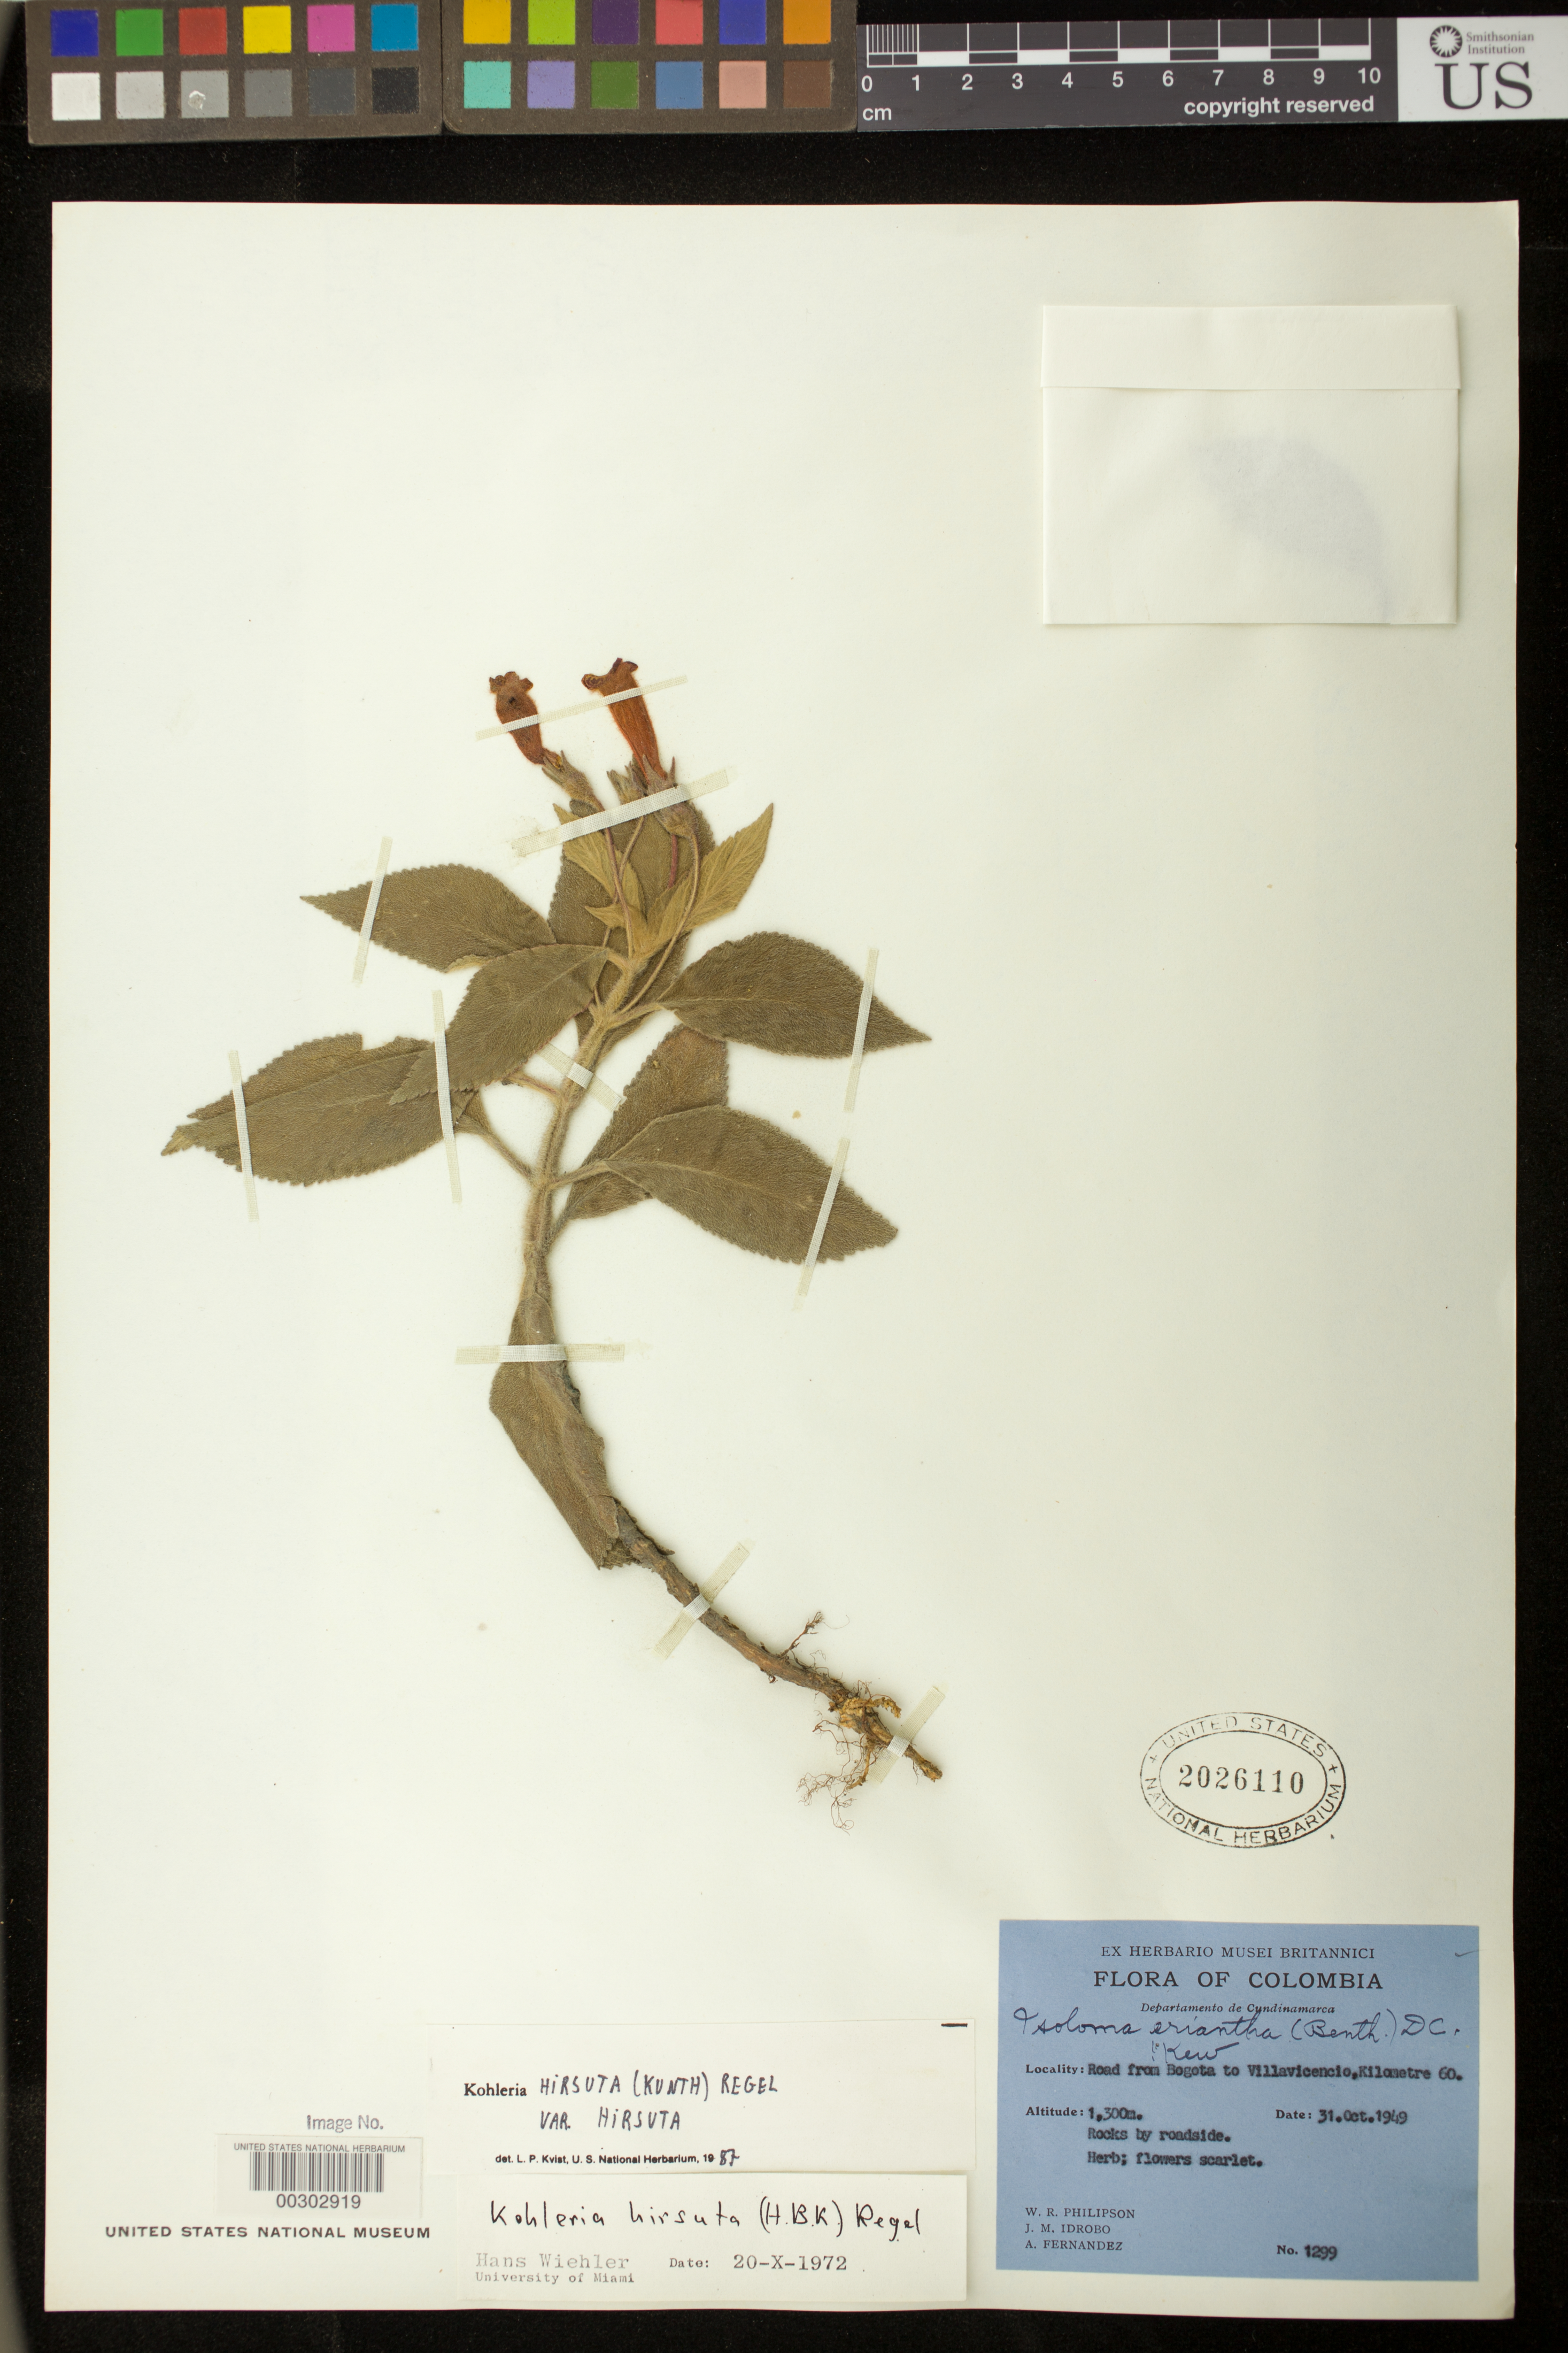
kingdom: Plantae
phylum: Tracheophyta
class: Magnoliopsida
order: Lamiales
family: Gesneriaceae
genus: Kohleria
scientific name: Kohleria hirsuta var. hirsuta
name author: (Kunth) Regel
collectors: W. R. Philipson, J. M. Idrobo & A. Fernandez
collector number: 1299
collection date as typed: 31 Oct 1949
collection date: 1949-10-31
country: Colombia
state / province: Cundinamarca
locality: Road from Bogota to Villavicencio, km 60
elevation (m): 1300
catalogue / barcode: US 2026110